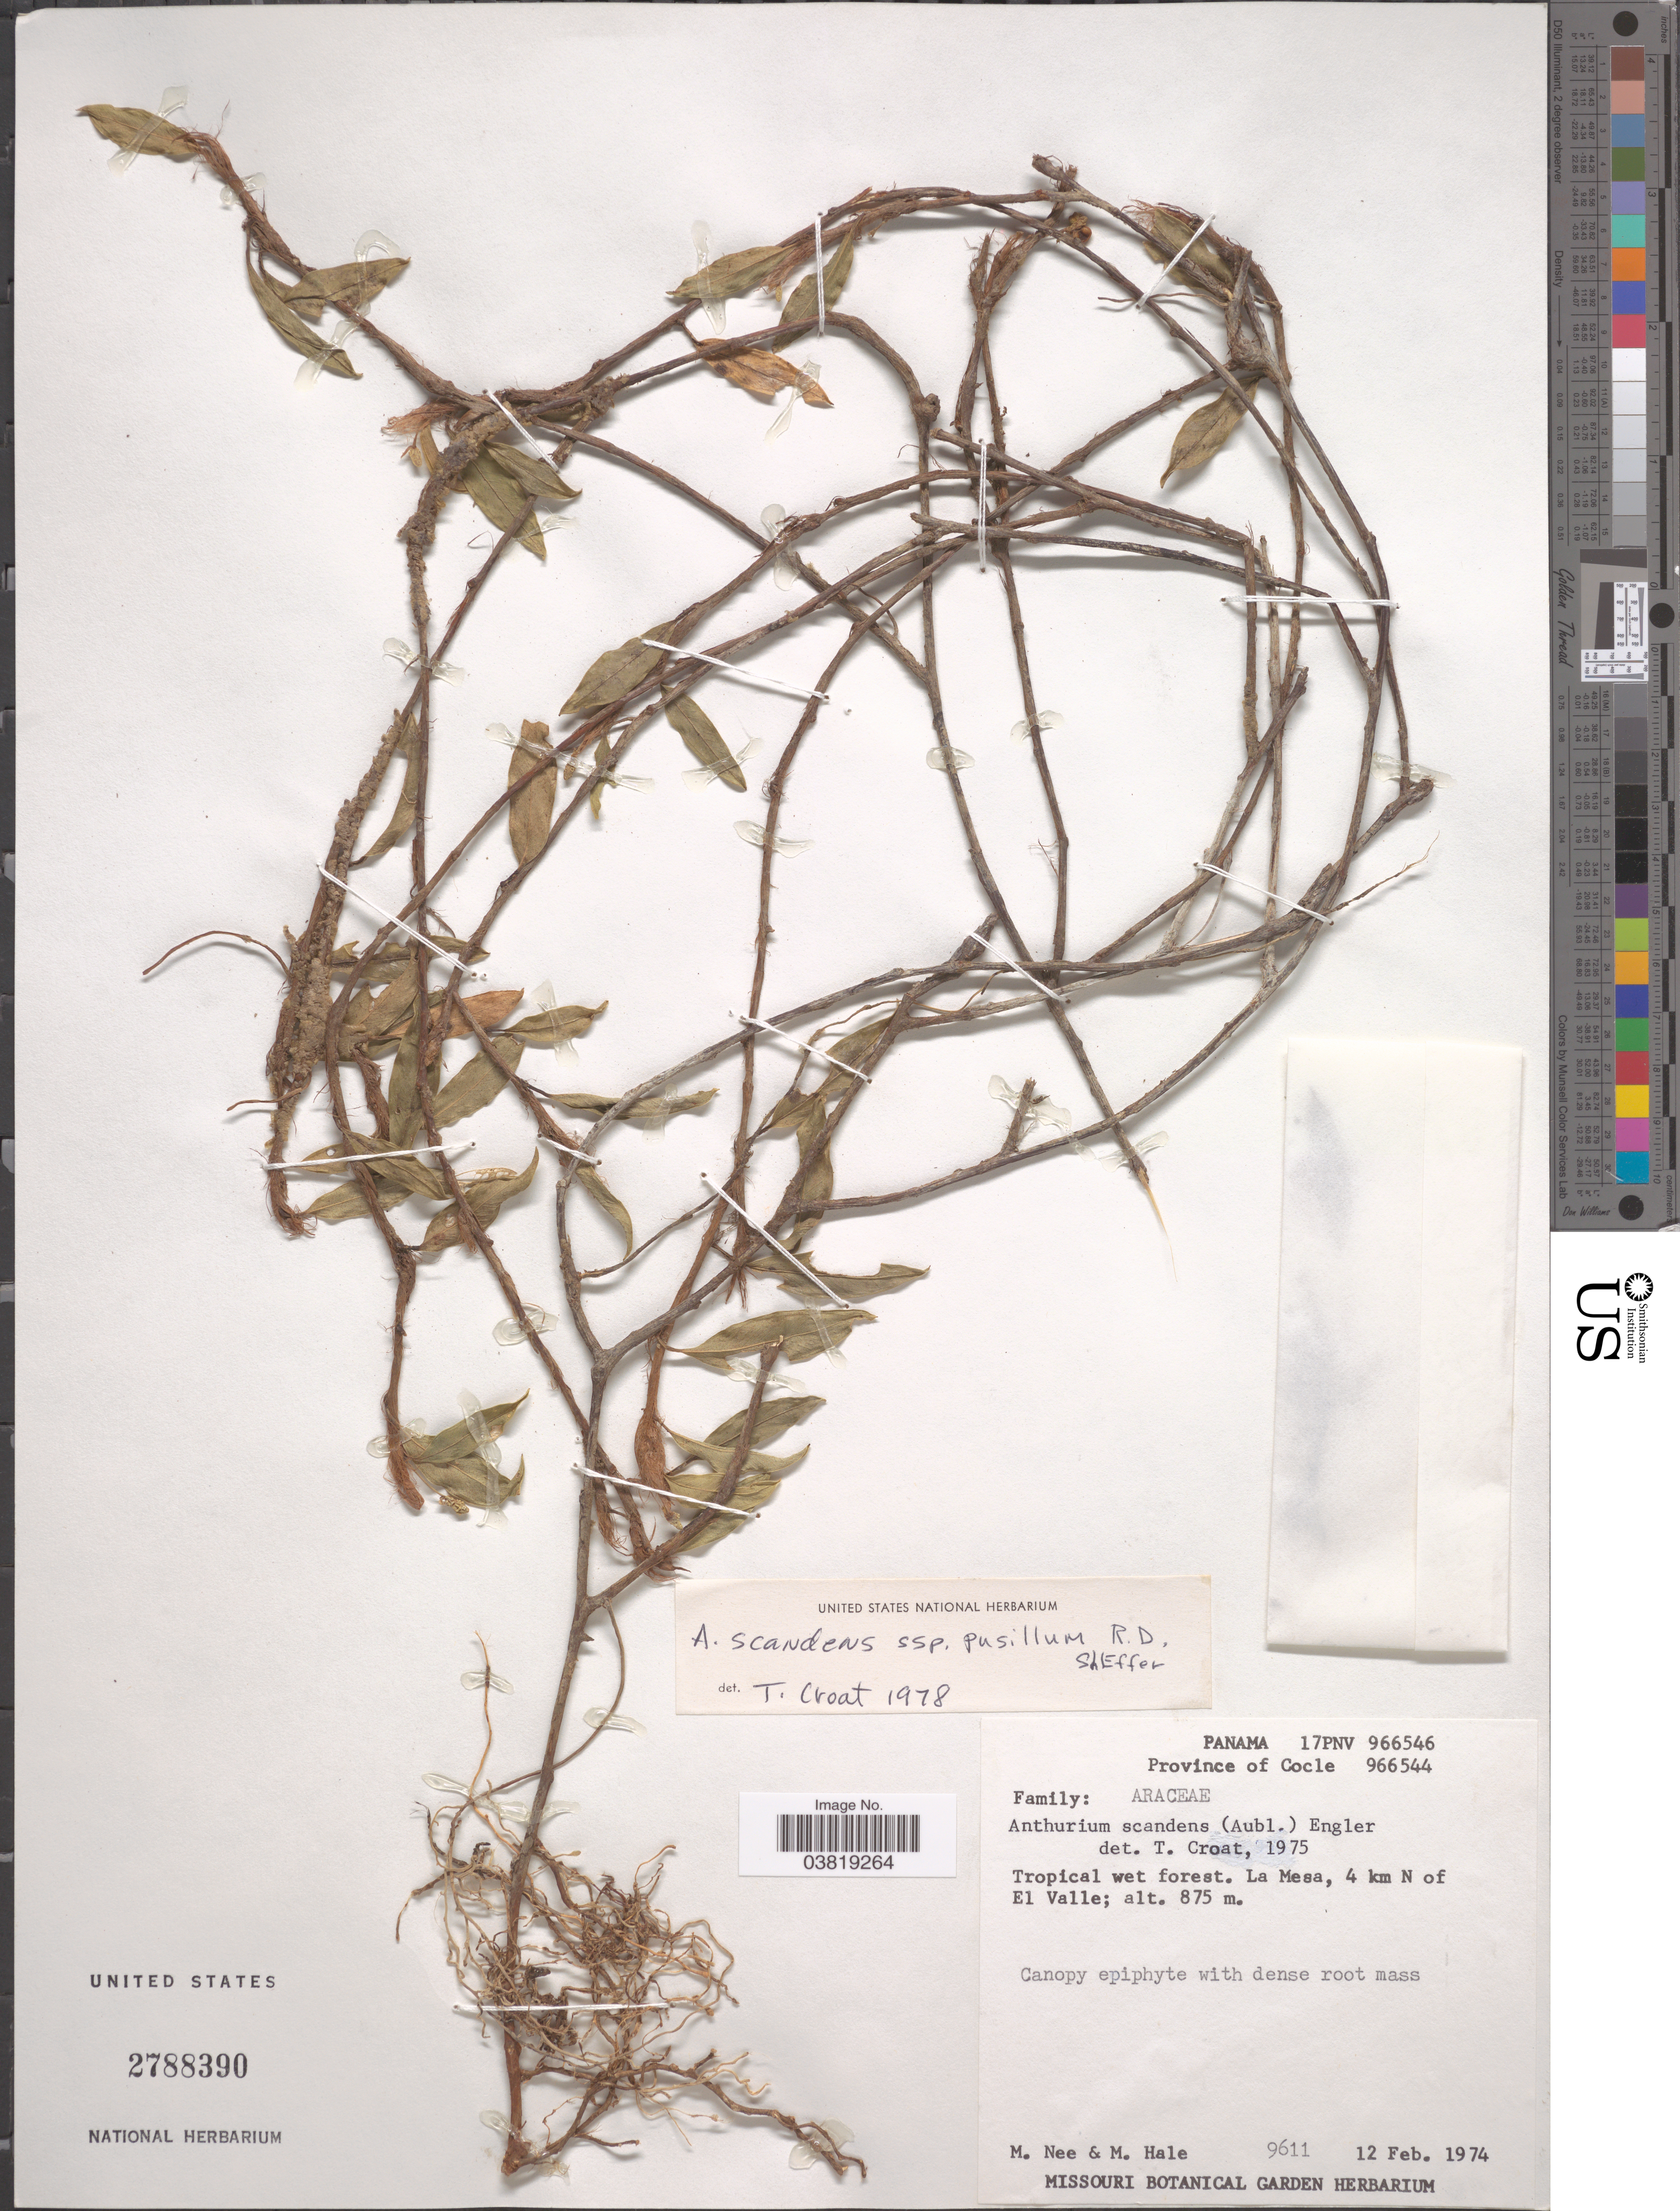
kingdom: Plantae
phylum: Tracheophyta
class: Liliopsida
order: Alismatales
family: Araceae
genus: Anthurium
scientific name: Anthurium scandens subsp. pusillum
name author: Sheffer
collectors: M. Nee & M. Hale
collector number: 9611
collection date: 1974-02-12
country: Panama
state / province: Cocle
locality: La Mesa, 4 km N of El Valle.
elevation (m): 875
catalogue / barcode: US 2788390